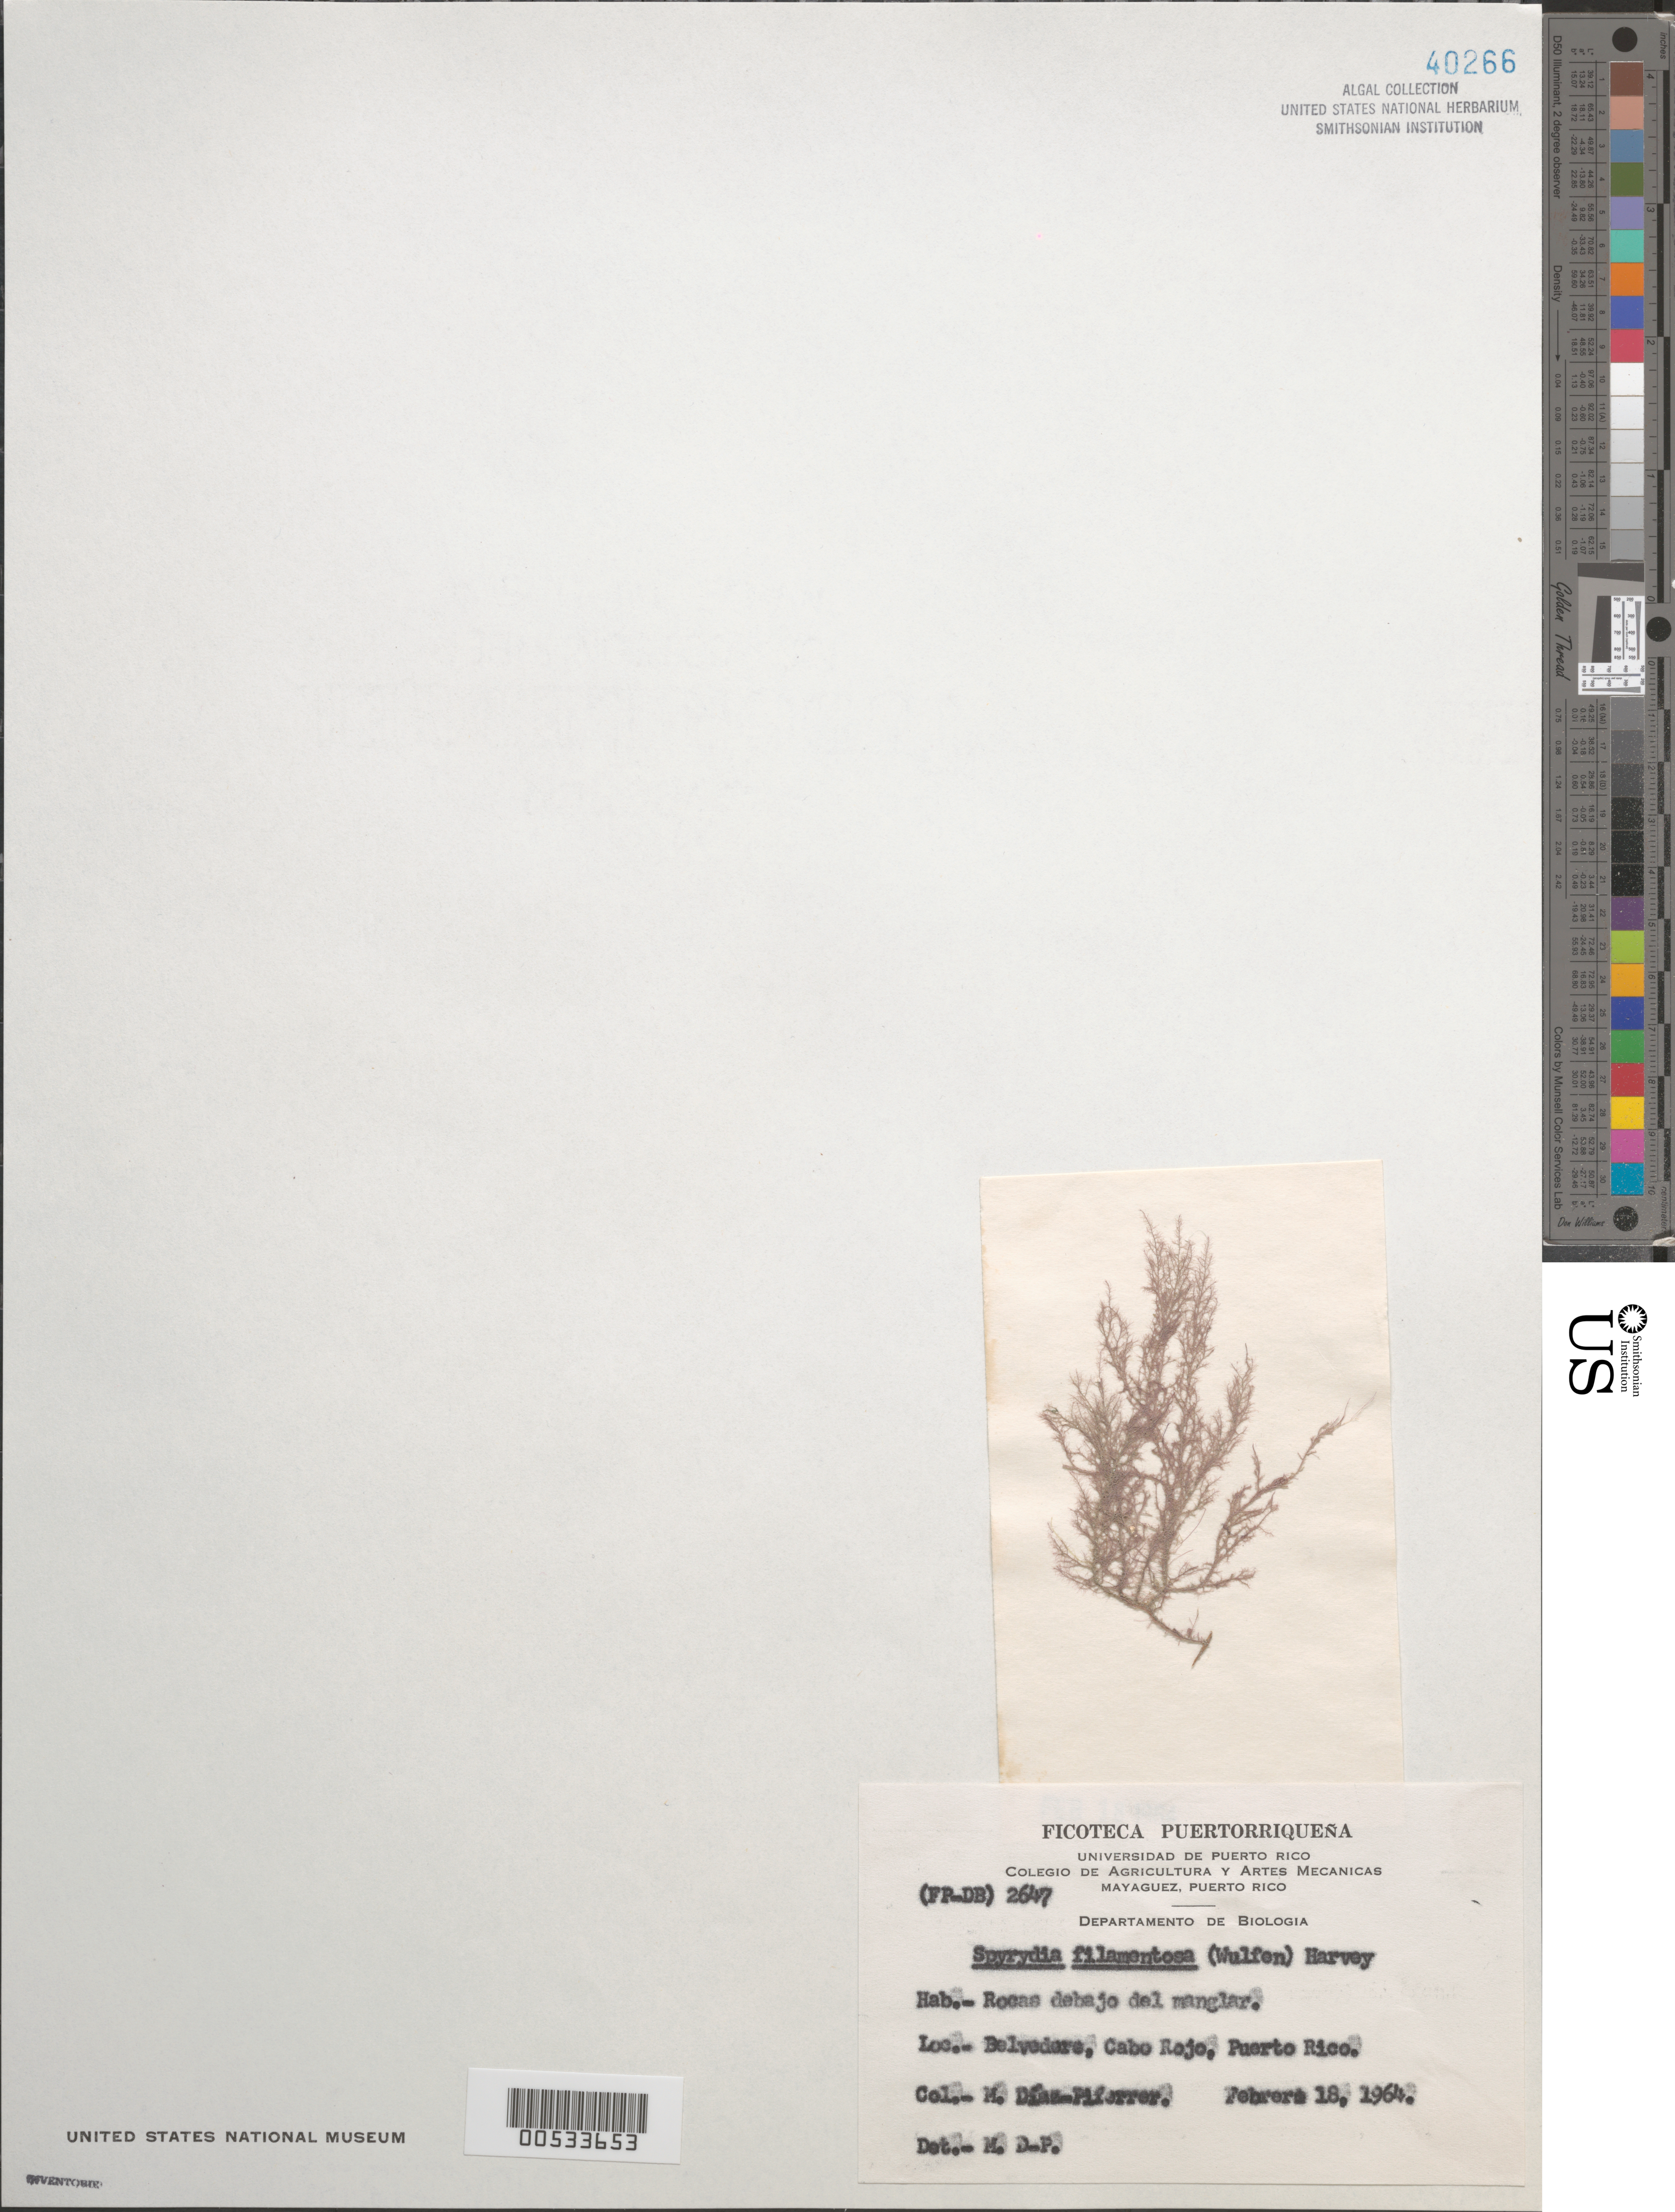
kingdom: Plantae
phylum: Rhodophyta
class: Florideophyceae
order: Ceramiales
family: Spyridiaceae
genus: Spyridia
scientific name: Spyridia filamentosa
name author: (Wulfen) Harv.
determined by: Diaz-Piferrer, M.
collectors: M. Diaz-Piferrer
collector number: (fp-db) 2647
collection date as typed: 18 Feb 1964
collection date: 1964-02-18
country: Puerto Rico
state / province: Cabo Rojo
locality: Belvedere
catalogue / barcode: US 40266